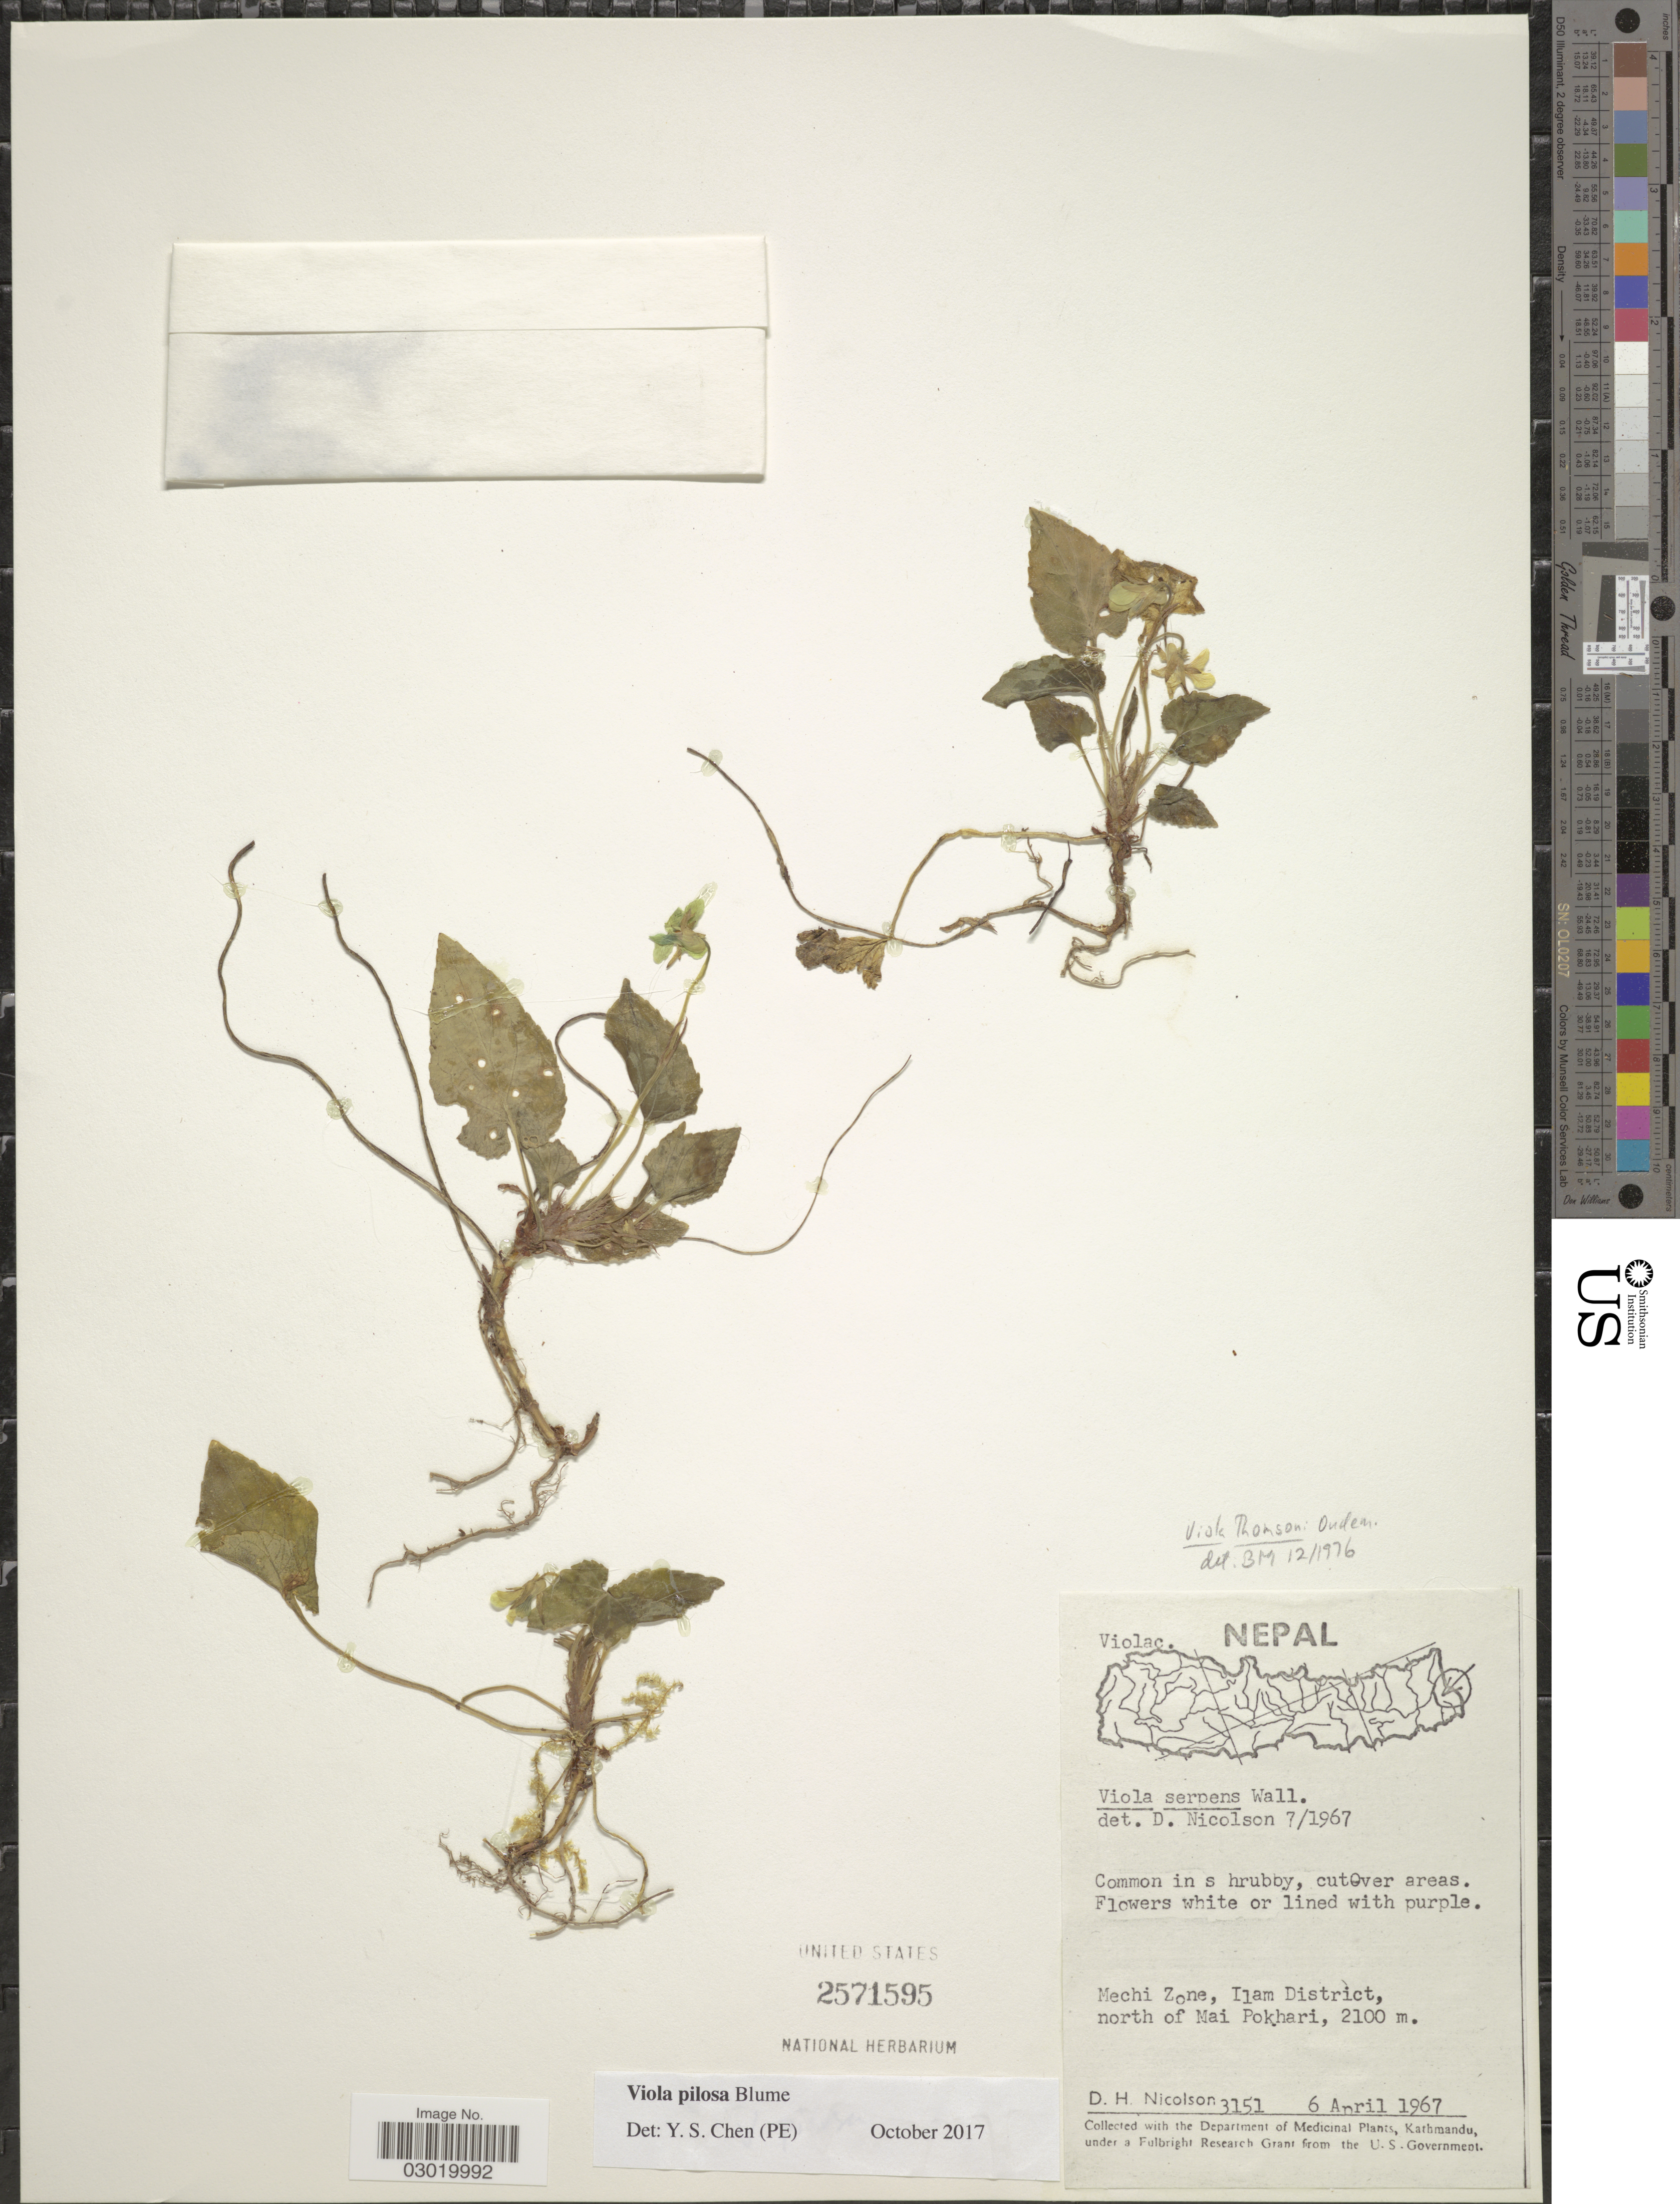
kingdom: Plantae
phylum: Tracheophyta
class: Magnoliopsida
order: Malpighiales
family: Violaceae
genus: Viola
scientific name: Viola pilosa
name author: Blume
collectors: D. H. Nicolson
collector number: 3151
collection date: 1967-04-06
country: Nepal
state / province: Mechi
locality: Mechi Zone, Ilam District, north of Mai Pokhari.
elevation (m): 2100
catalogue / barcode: US 2571595